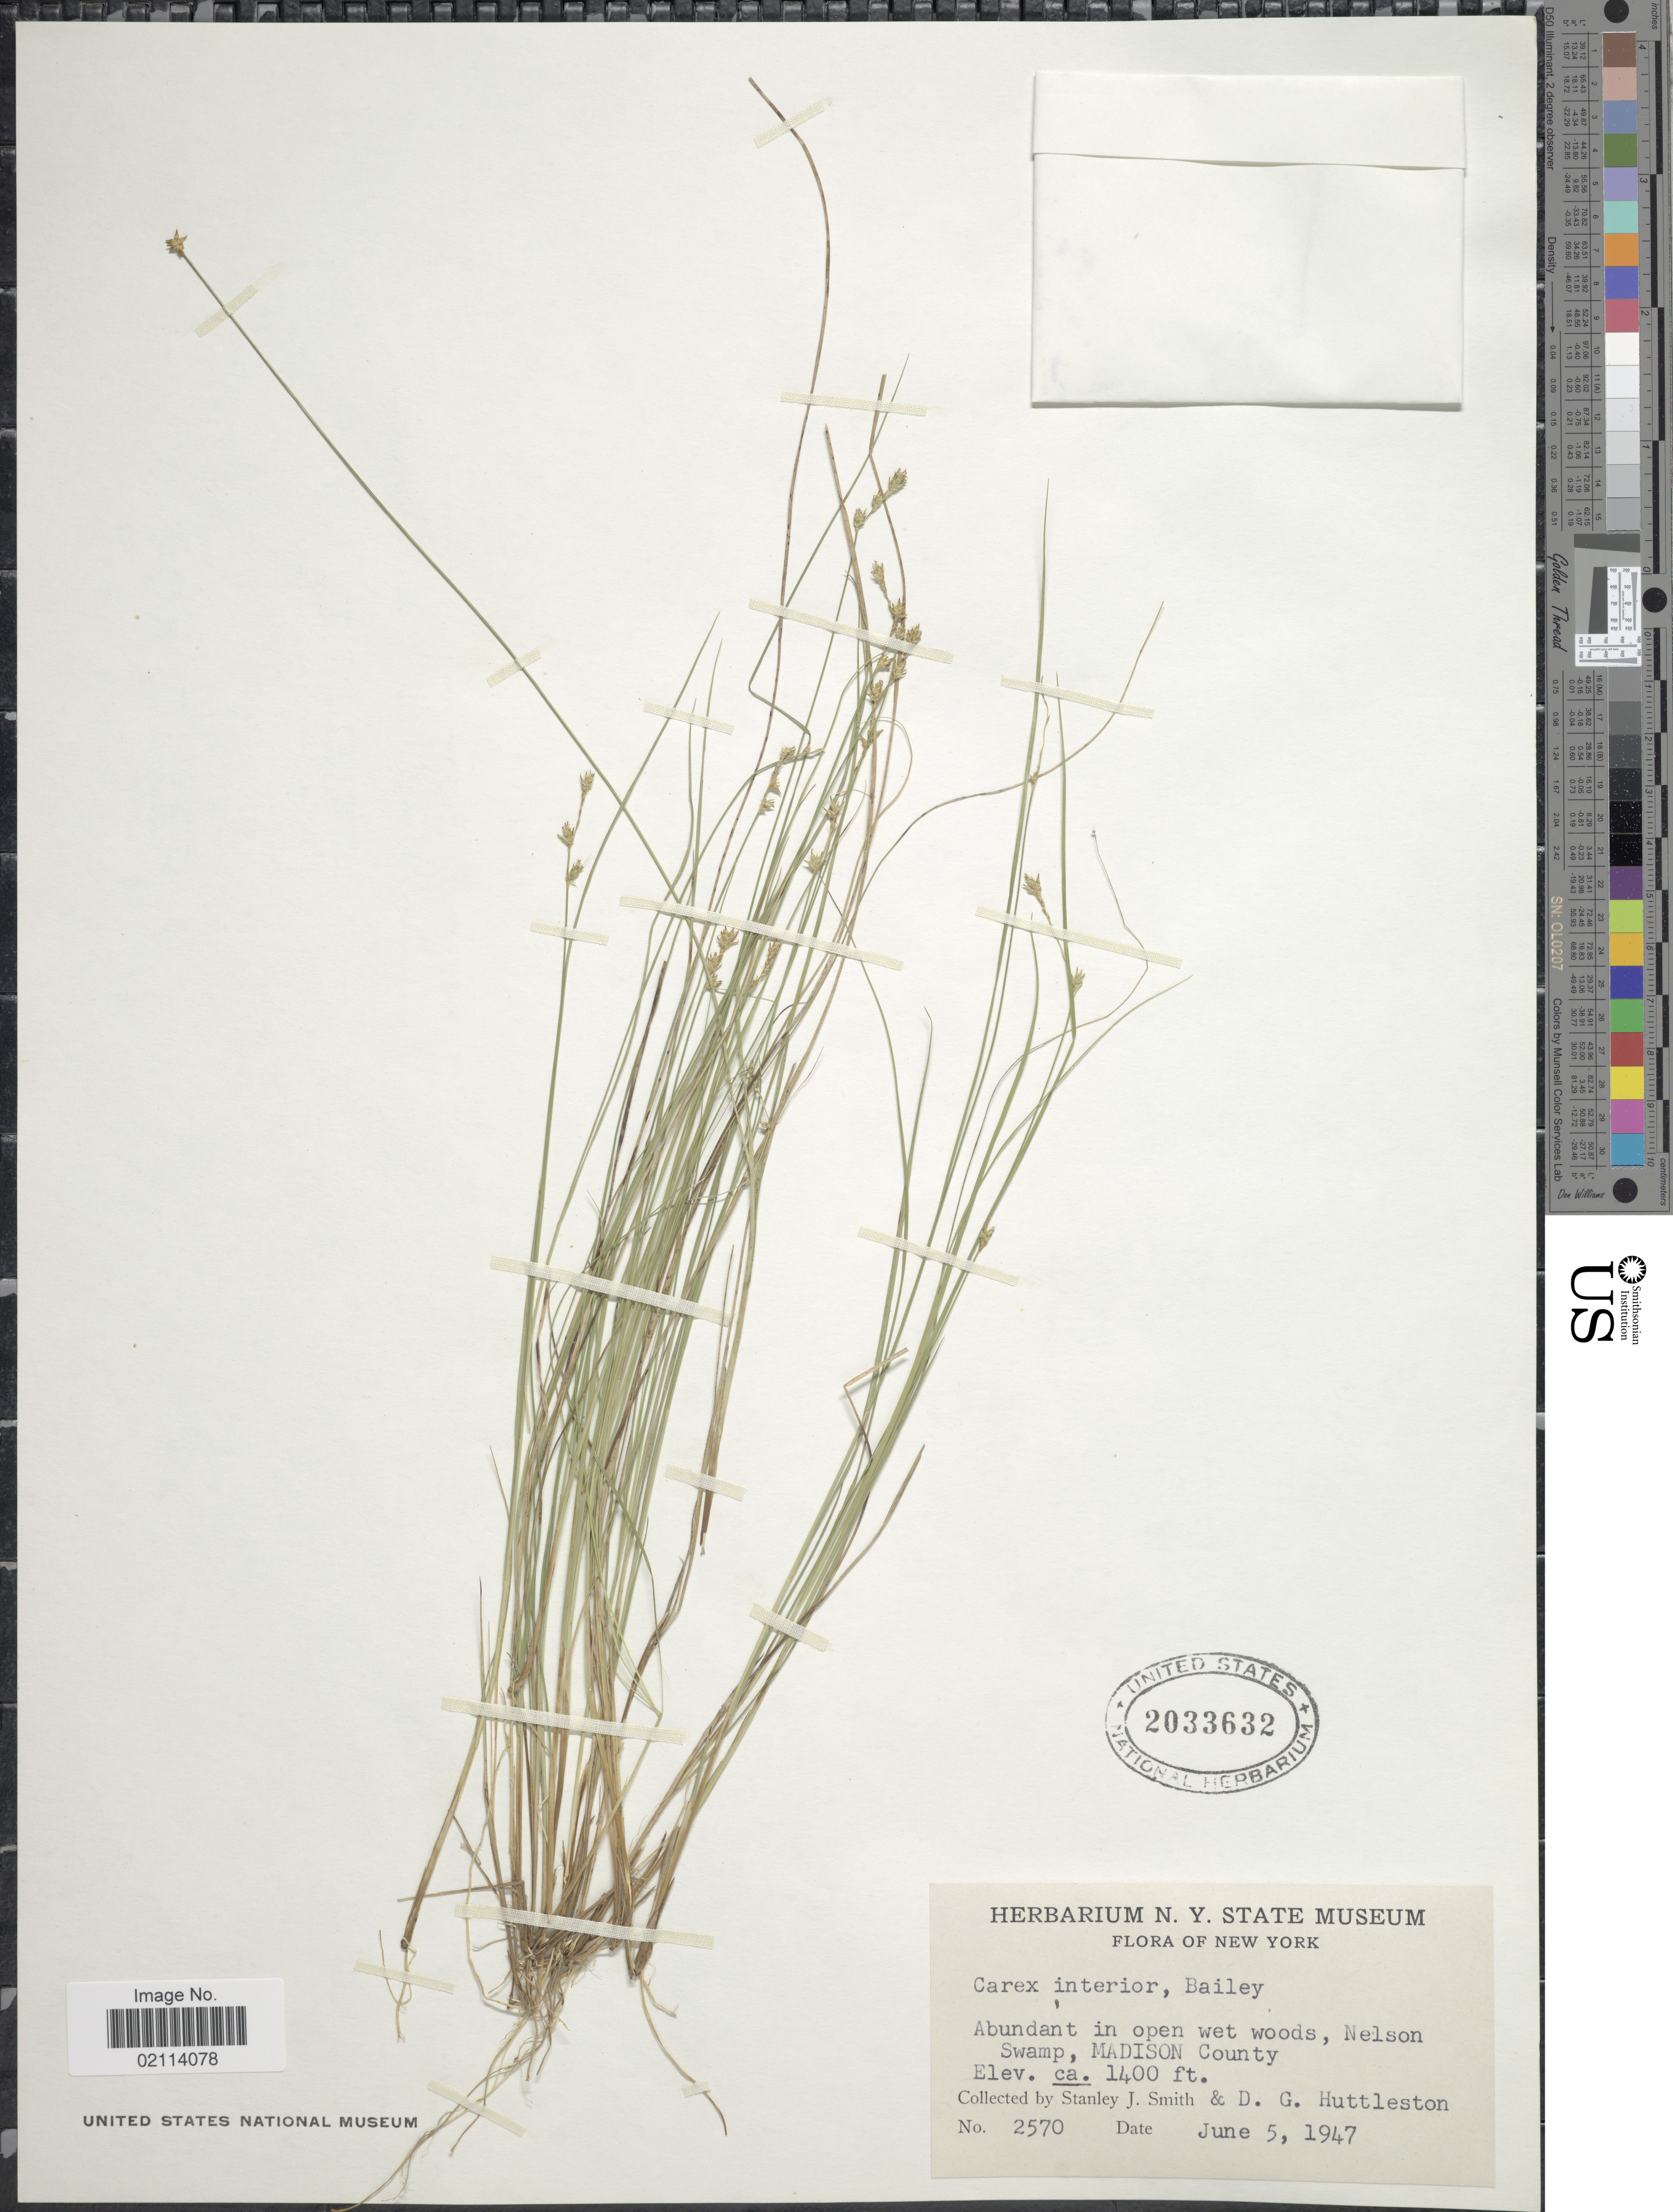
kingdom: Plantae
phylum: Tracheophyta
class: Liliopsida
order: Poales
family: Cyperaceae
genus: Carex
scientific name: Carex interior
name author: L.H. Bailey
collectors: S. Smith & D. G. Huttleston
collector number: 2570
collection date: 1947-06-05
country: United States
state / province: New York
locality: Abundant in open wet woods, Nelson Swamp, Madison County.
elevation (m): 427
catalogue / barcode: US 2033632